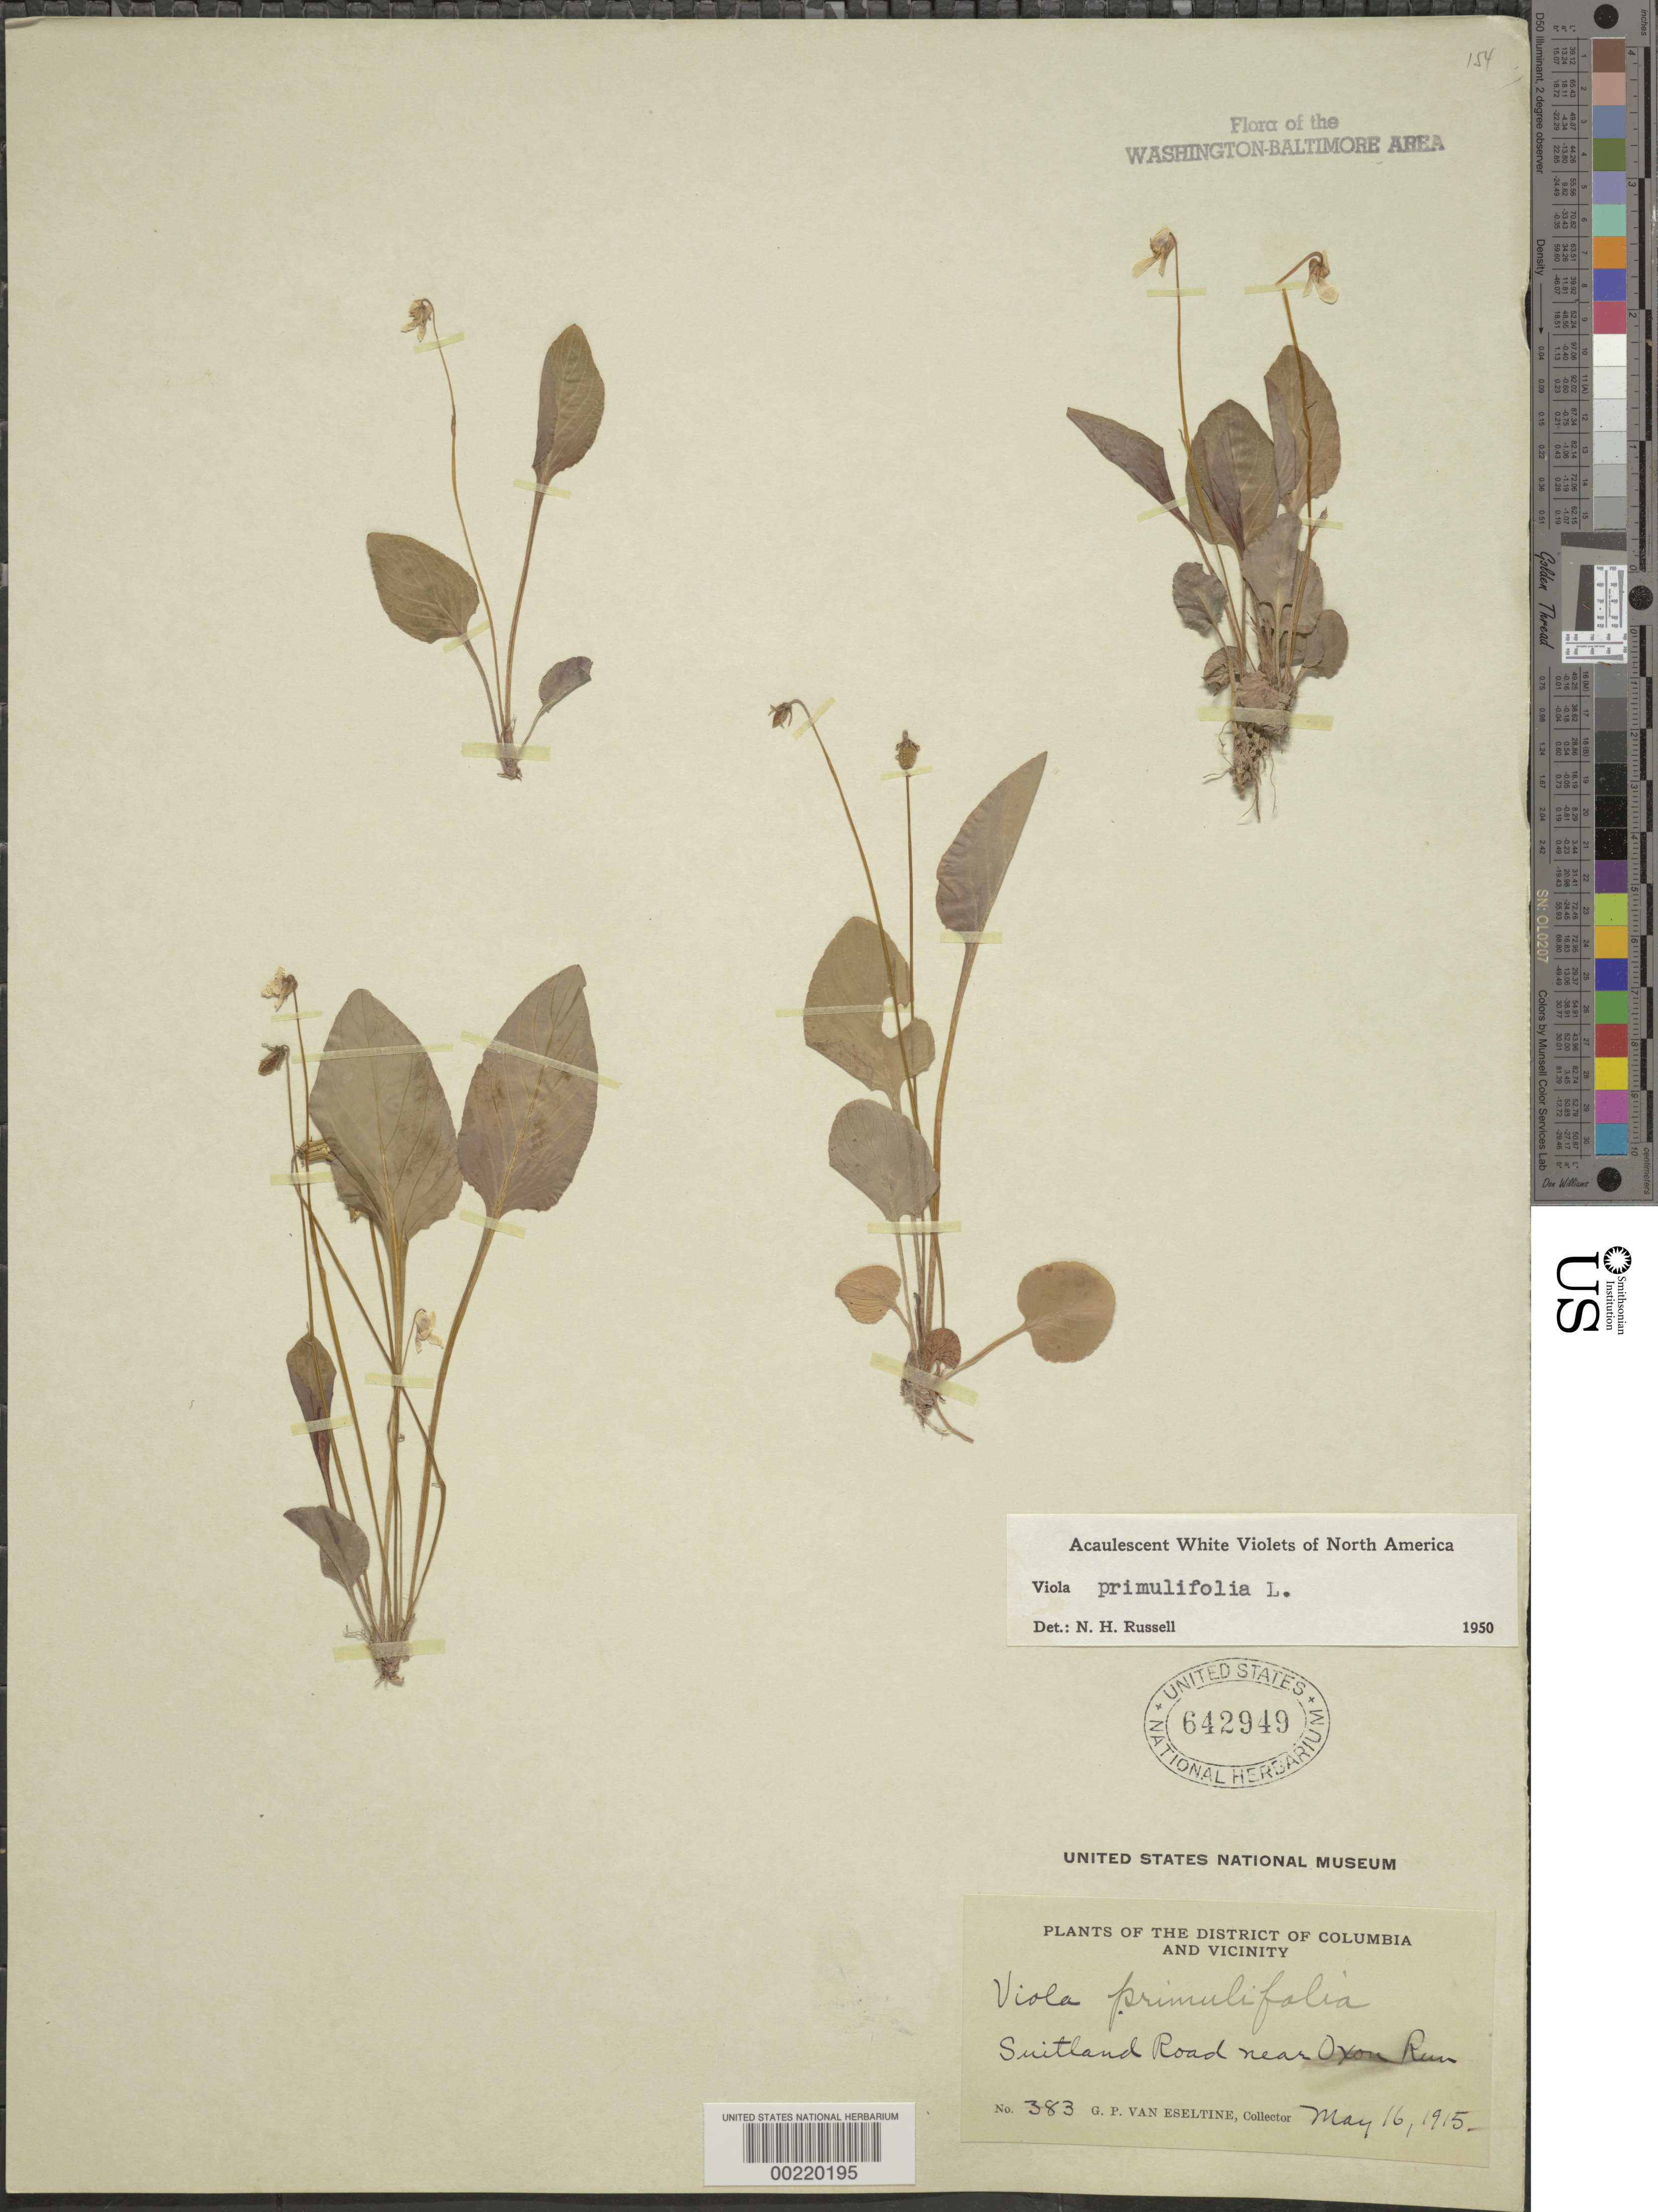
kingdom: Plantae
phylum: Tracheophyta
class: Magnoliopsida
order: Malpighiales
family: Violaceae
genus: Viola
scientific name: Viola primulifolia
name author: L.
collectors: G. P. Van Eseltine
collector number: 383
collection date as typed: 16 May 1915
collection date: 1915-05-16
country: United States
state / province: Maryland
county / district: Prince George's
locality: Suitland Road, Oxon Run vicinity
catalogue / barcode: US 642949